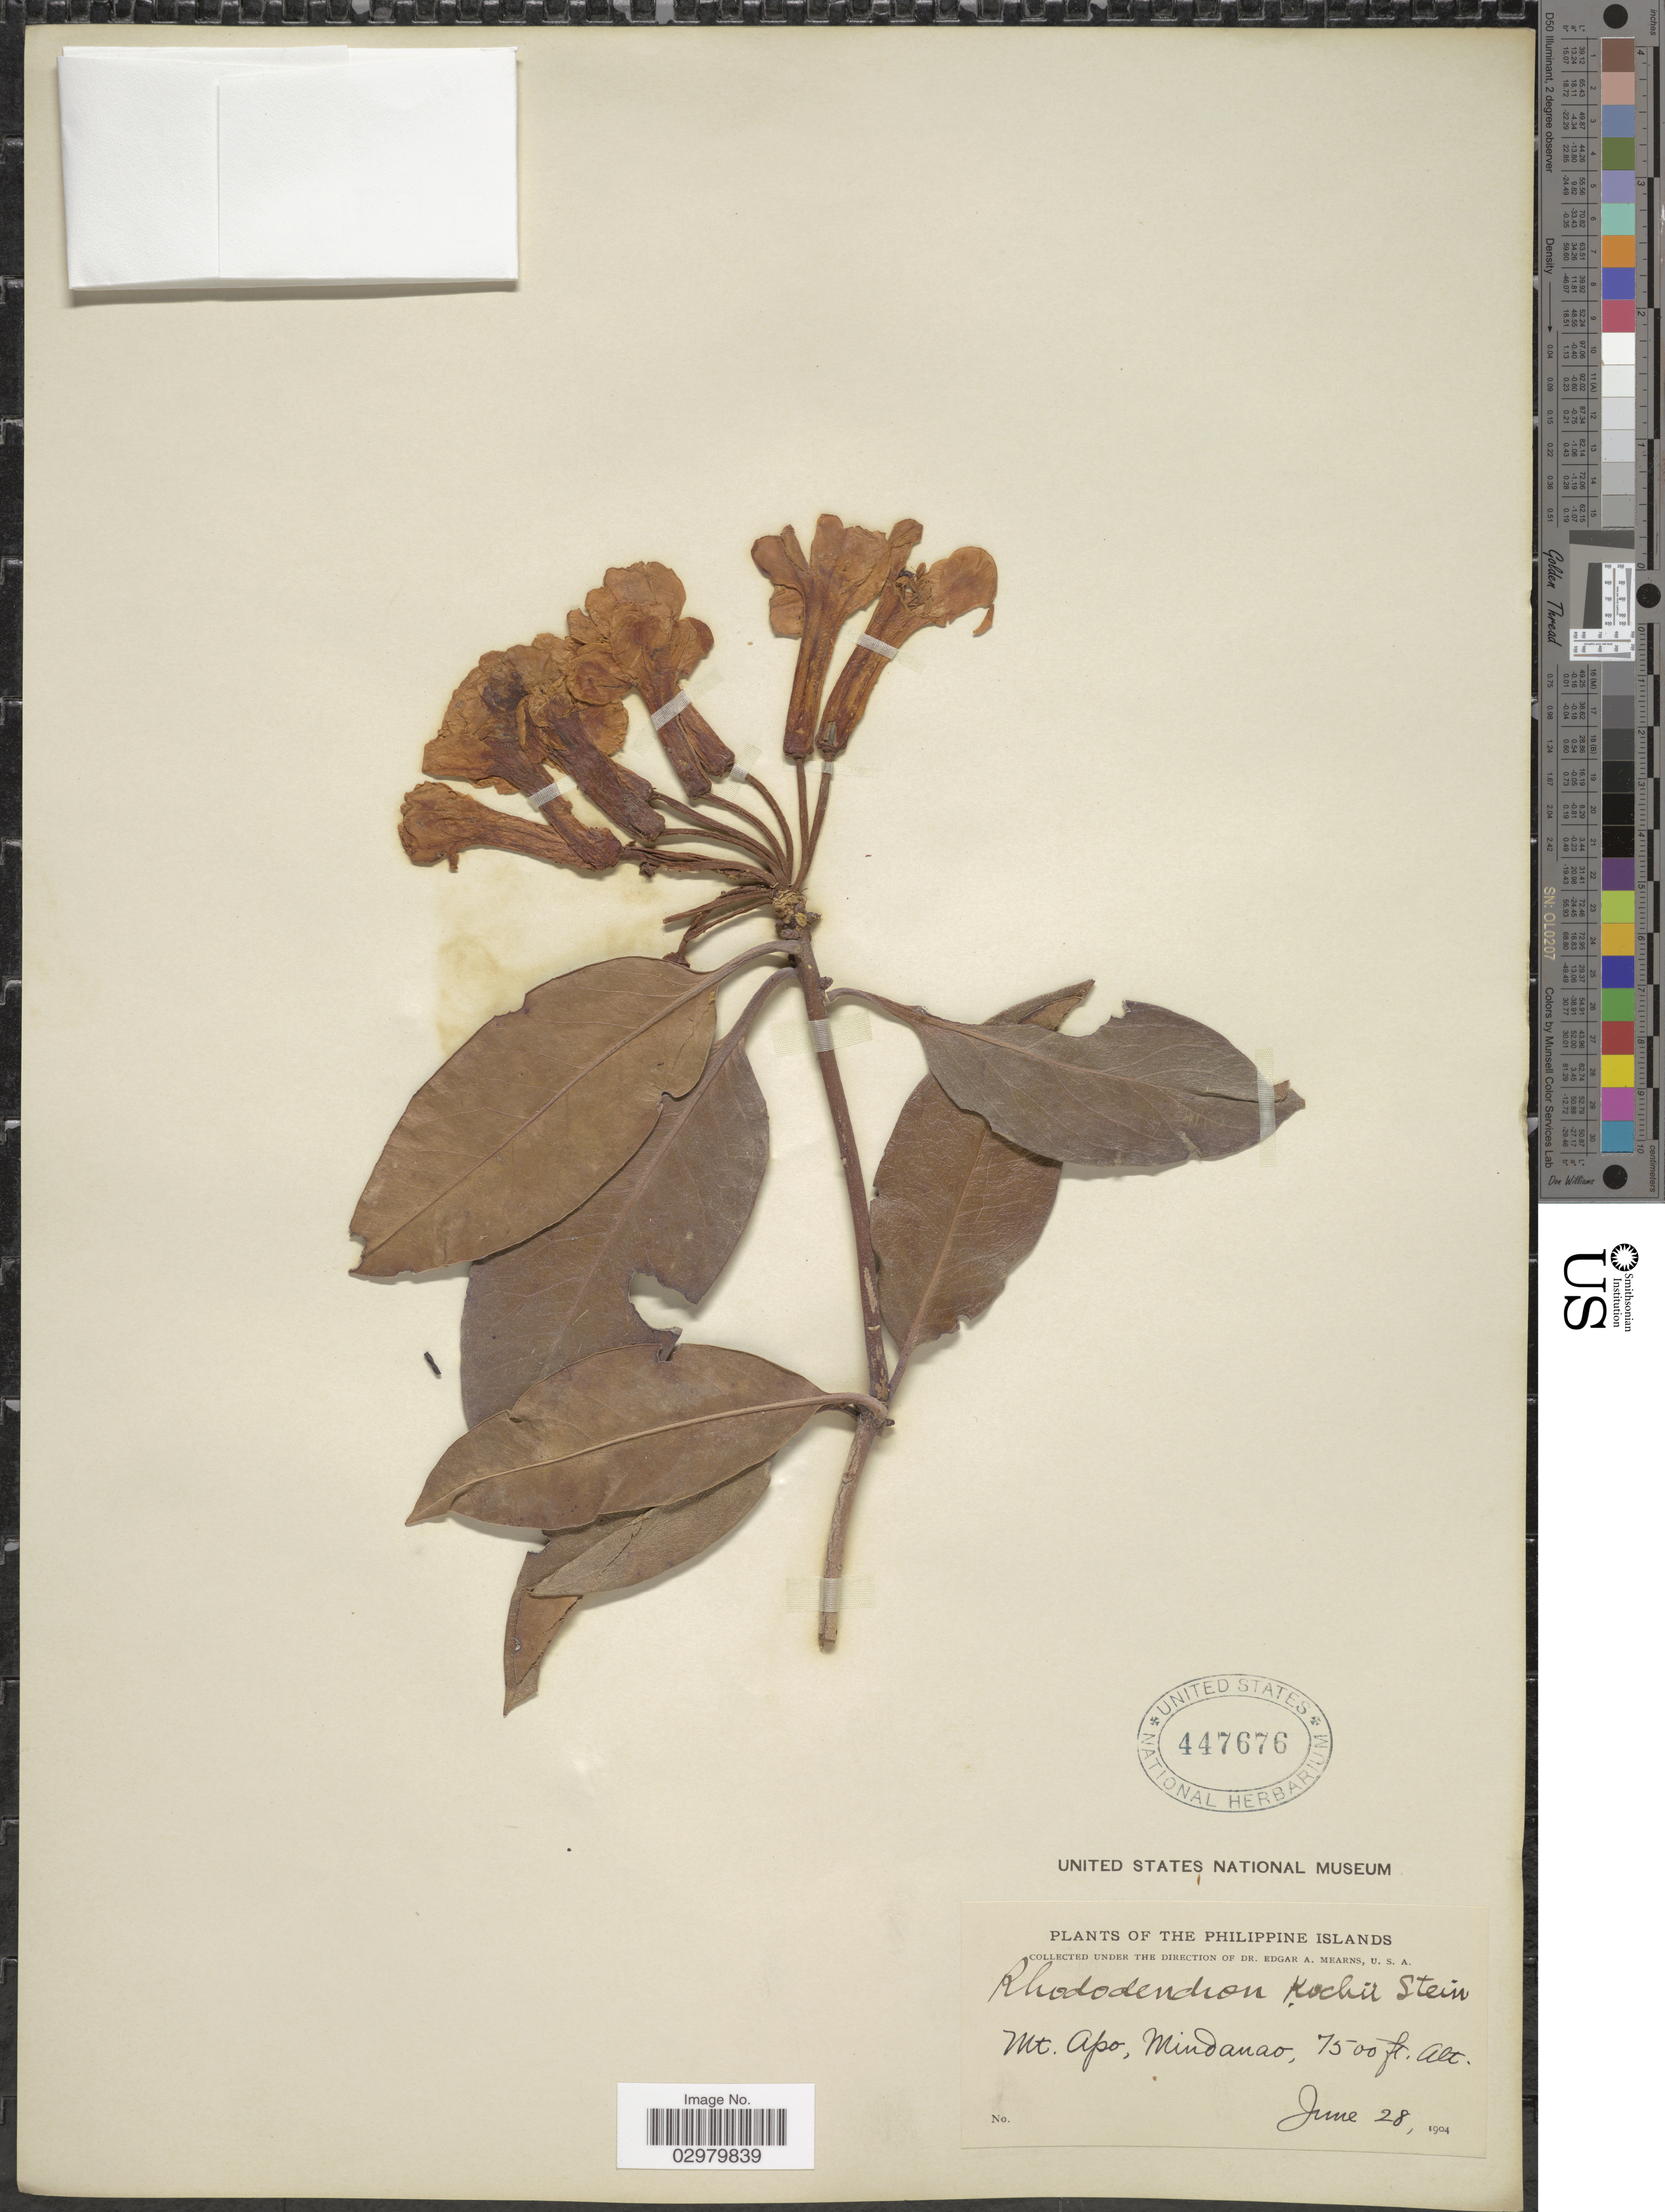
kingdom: Plantae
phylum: Tracheophyta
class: Magnoliopsida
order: Ericales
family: Ericaceae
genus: Rhododendron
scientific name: Rhododendron kochii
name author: Stein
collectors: E. A. Mearns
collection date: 1904-06-28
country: Philippines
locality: Philippine Islands. Mt. Apo, Mindanao.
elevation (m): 2286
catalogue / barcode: US 447676